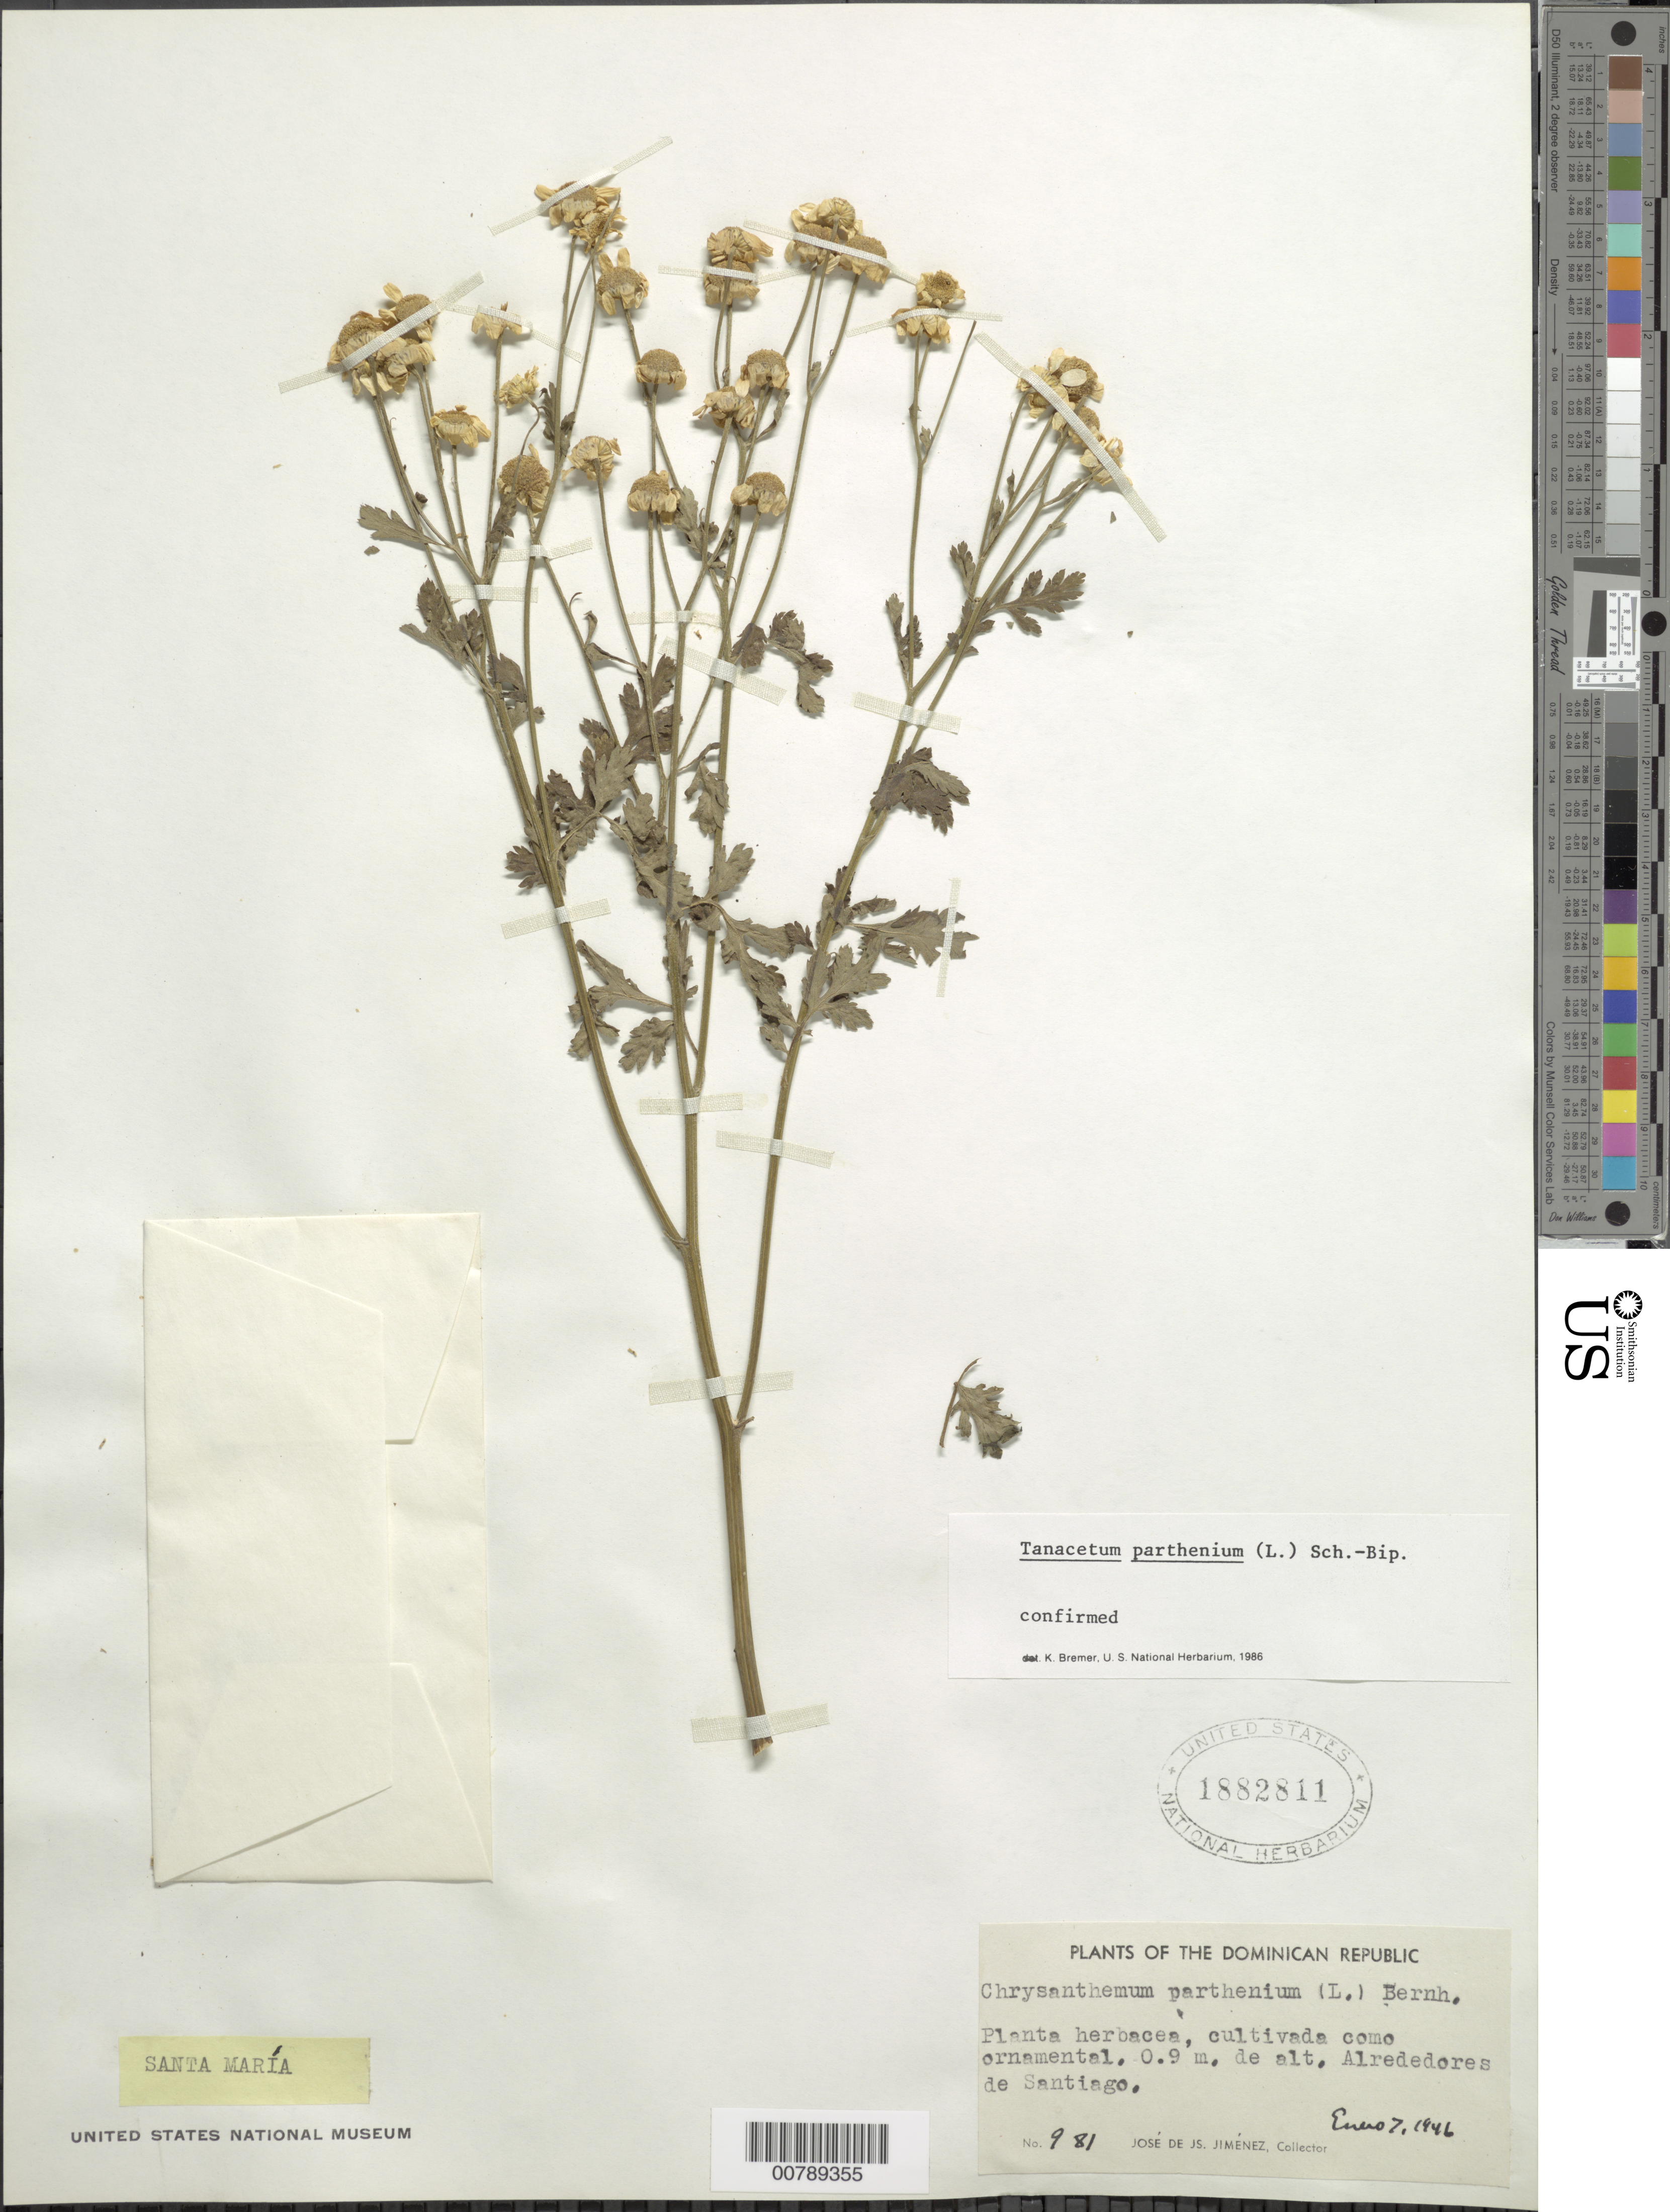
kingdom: Plantae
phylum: Tracheophyta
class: Magnoliopsida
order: Asterales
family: Asteraceae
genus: Tanacetum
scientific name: Tanacetum parthenium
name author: (L.) Sch. Bip.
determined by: Bremer, K.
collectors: J. J. Jiménez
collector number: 981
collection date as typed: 07 Jan 1946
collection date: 1946-01-07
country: Dominican Republic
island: Hispaniola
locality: Alrededores de Santiago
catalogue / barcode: US 1882811